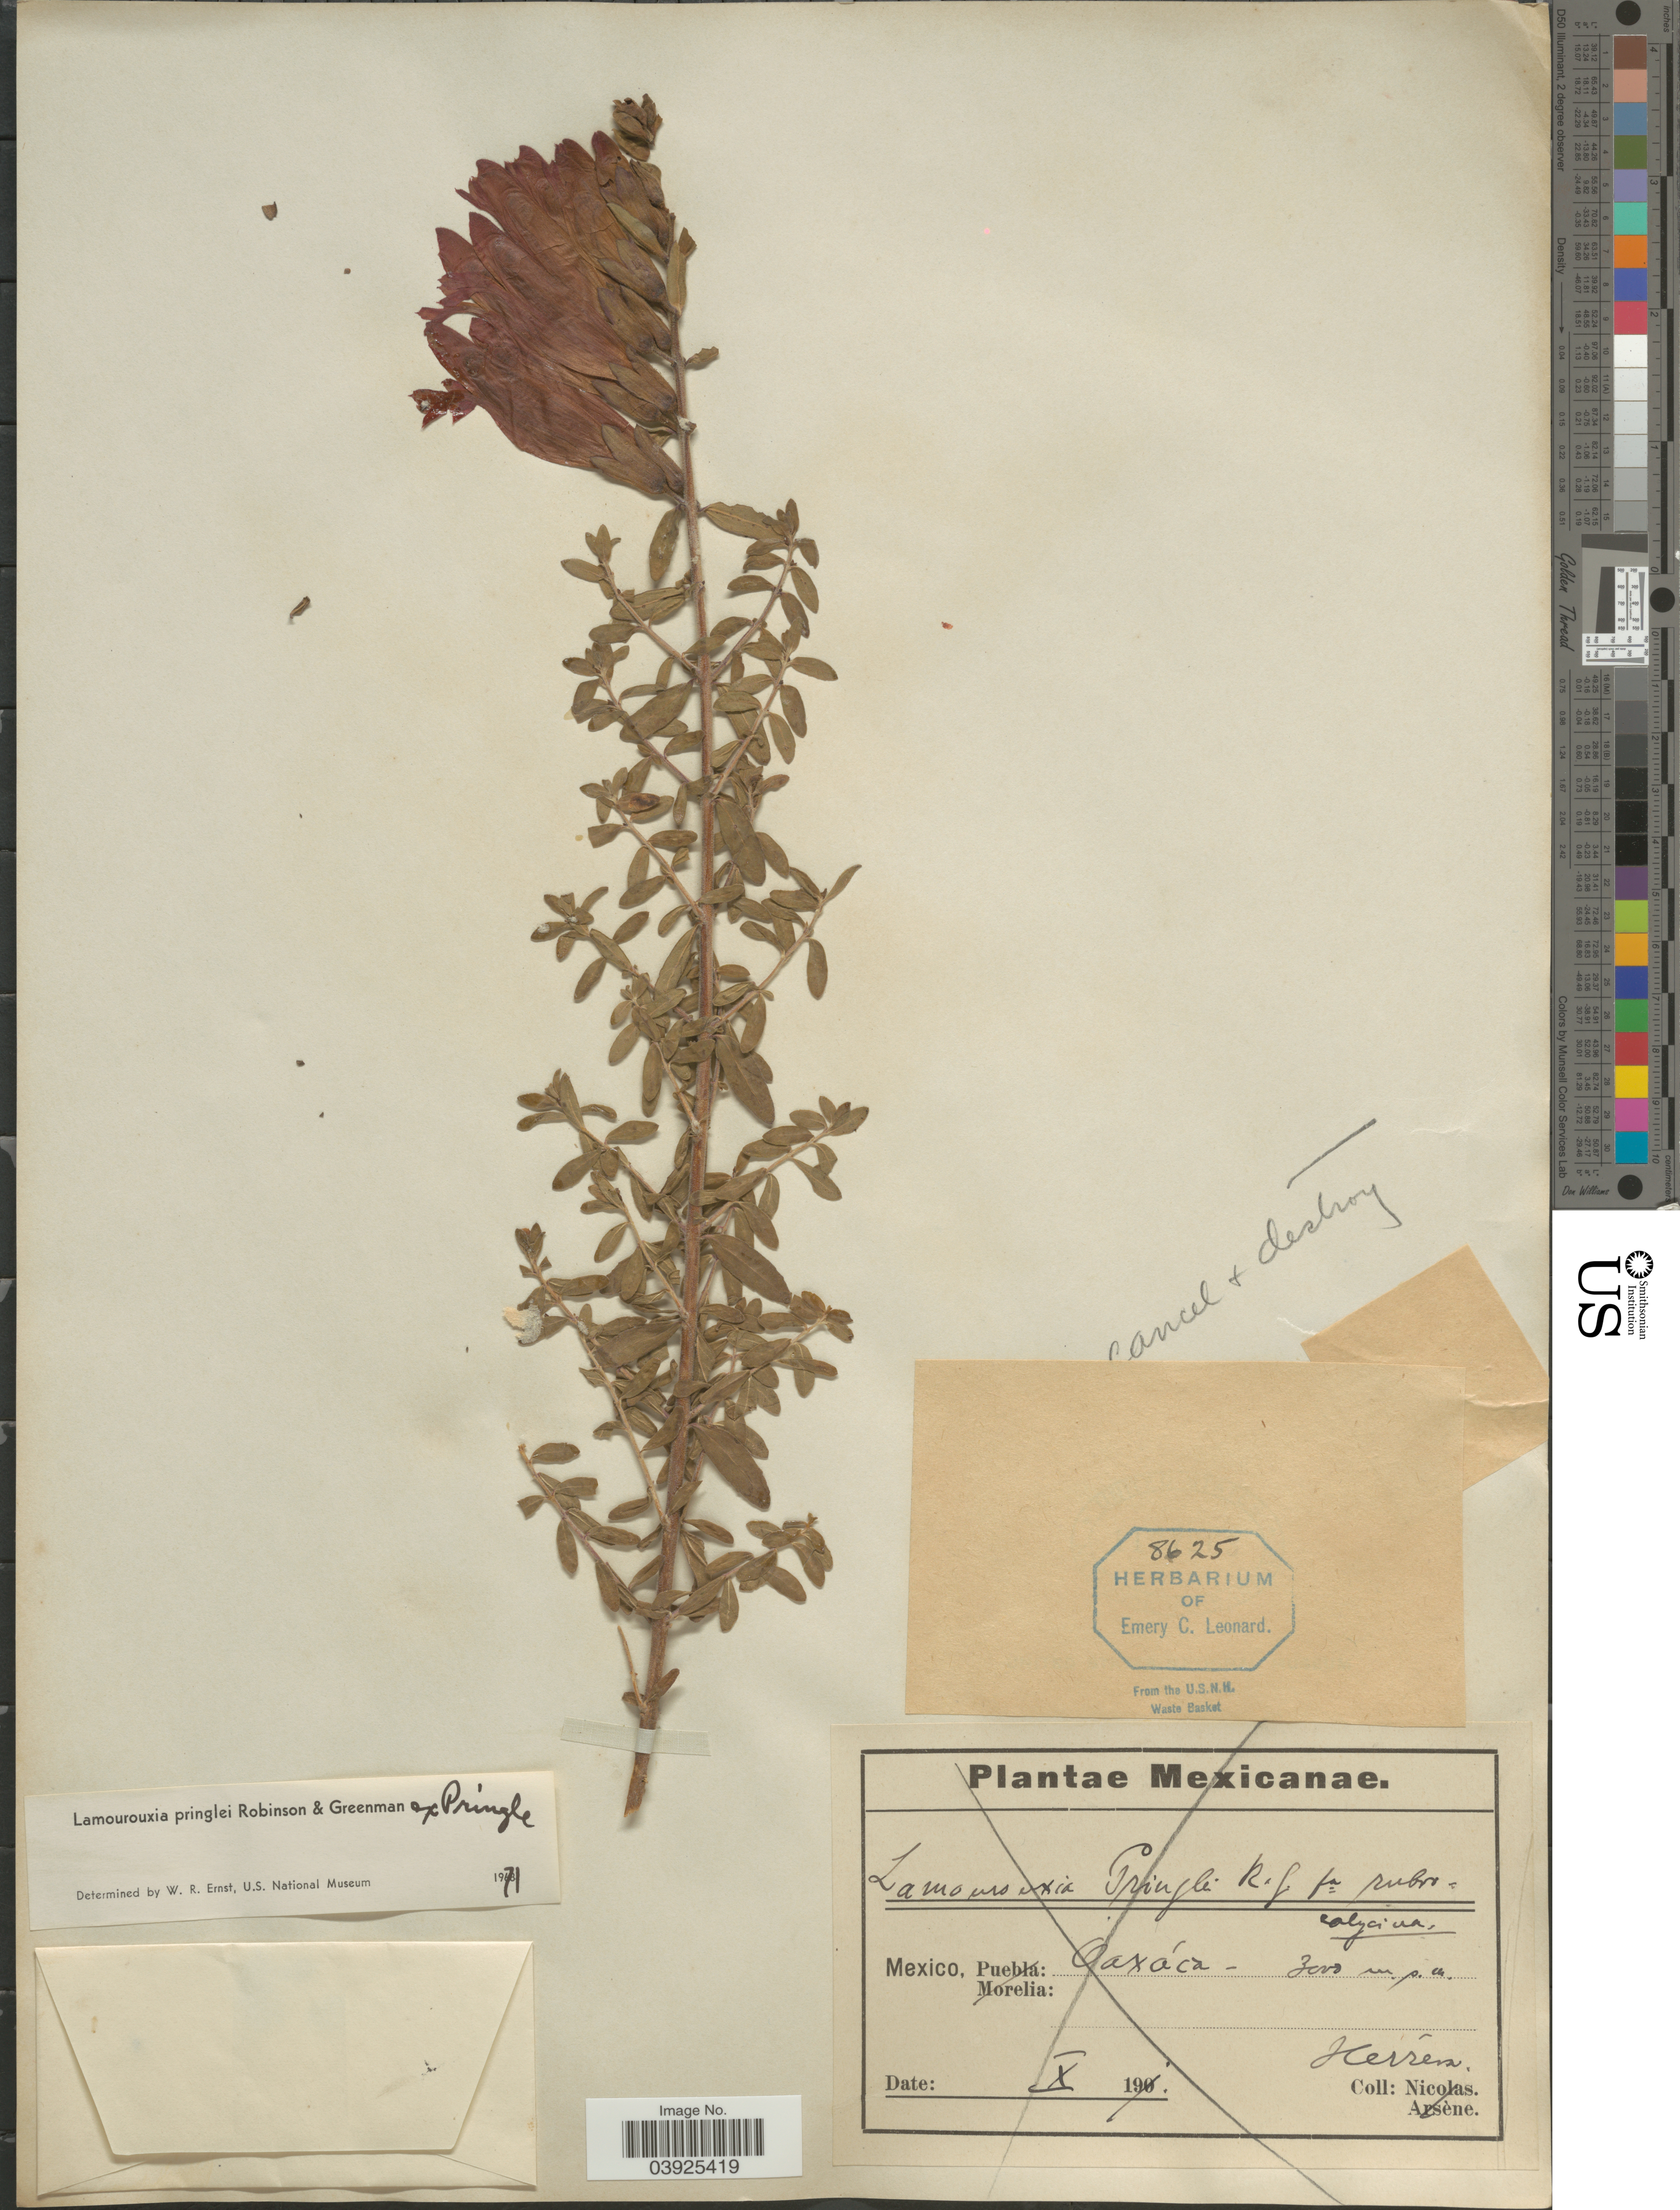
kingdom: Plantae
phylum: Tracheophyta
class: Magnoliopsida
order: Lamiales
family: Orobanchaceae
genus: Lamourouxia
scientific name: Lamourouxia pringlei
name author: B.L. Rob. & Greenm. ex Pringle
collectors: ex herb. E.C. Leonard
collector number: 8625